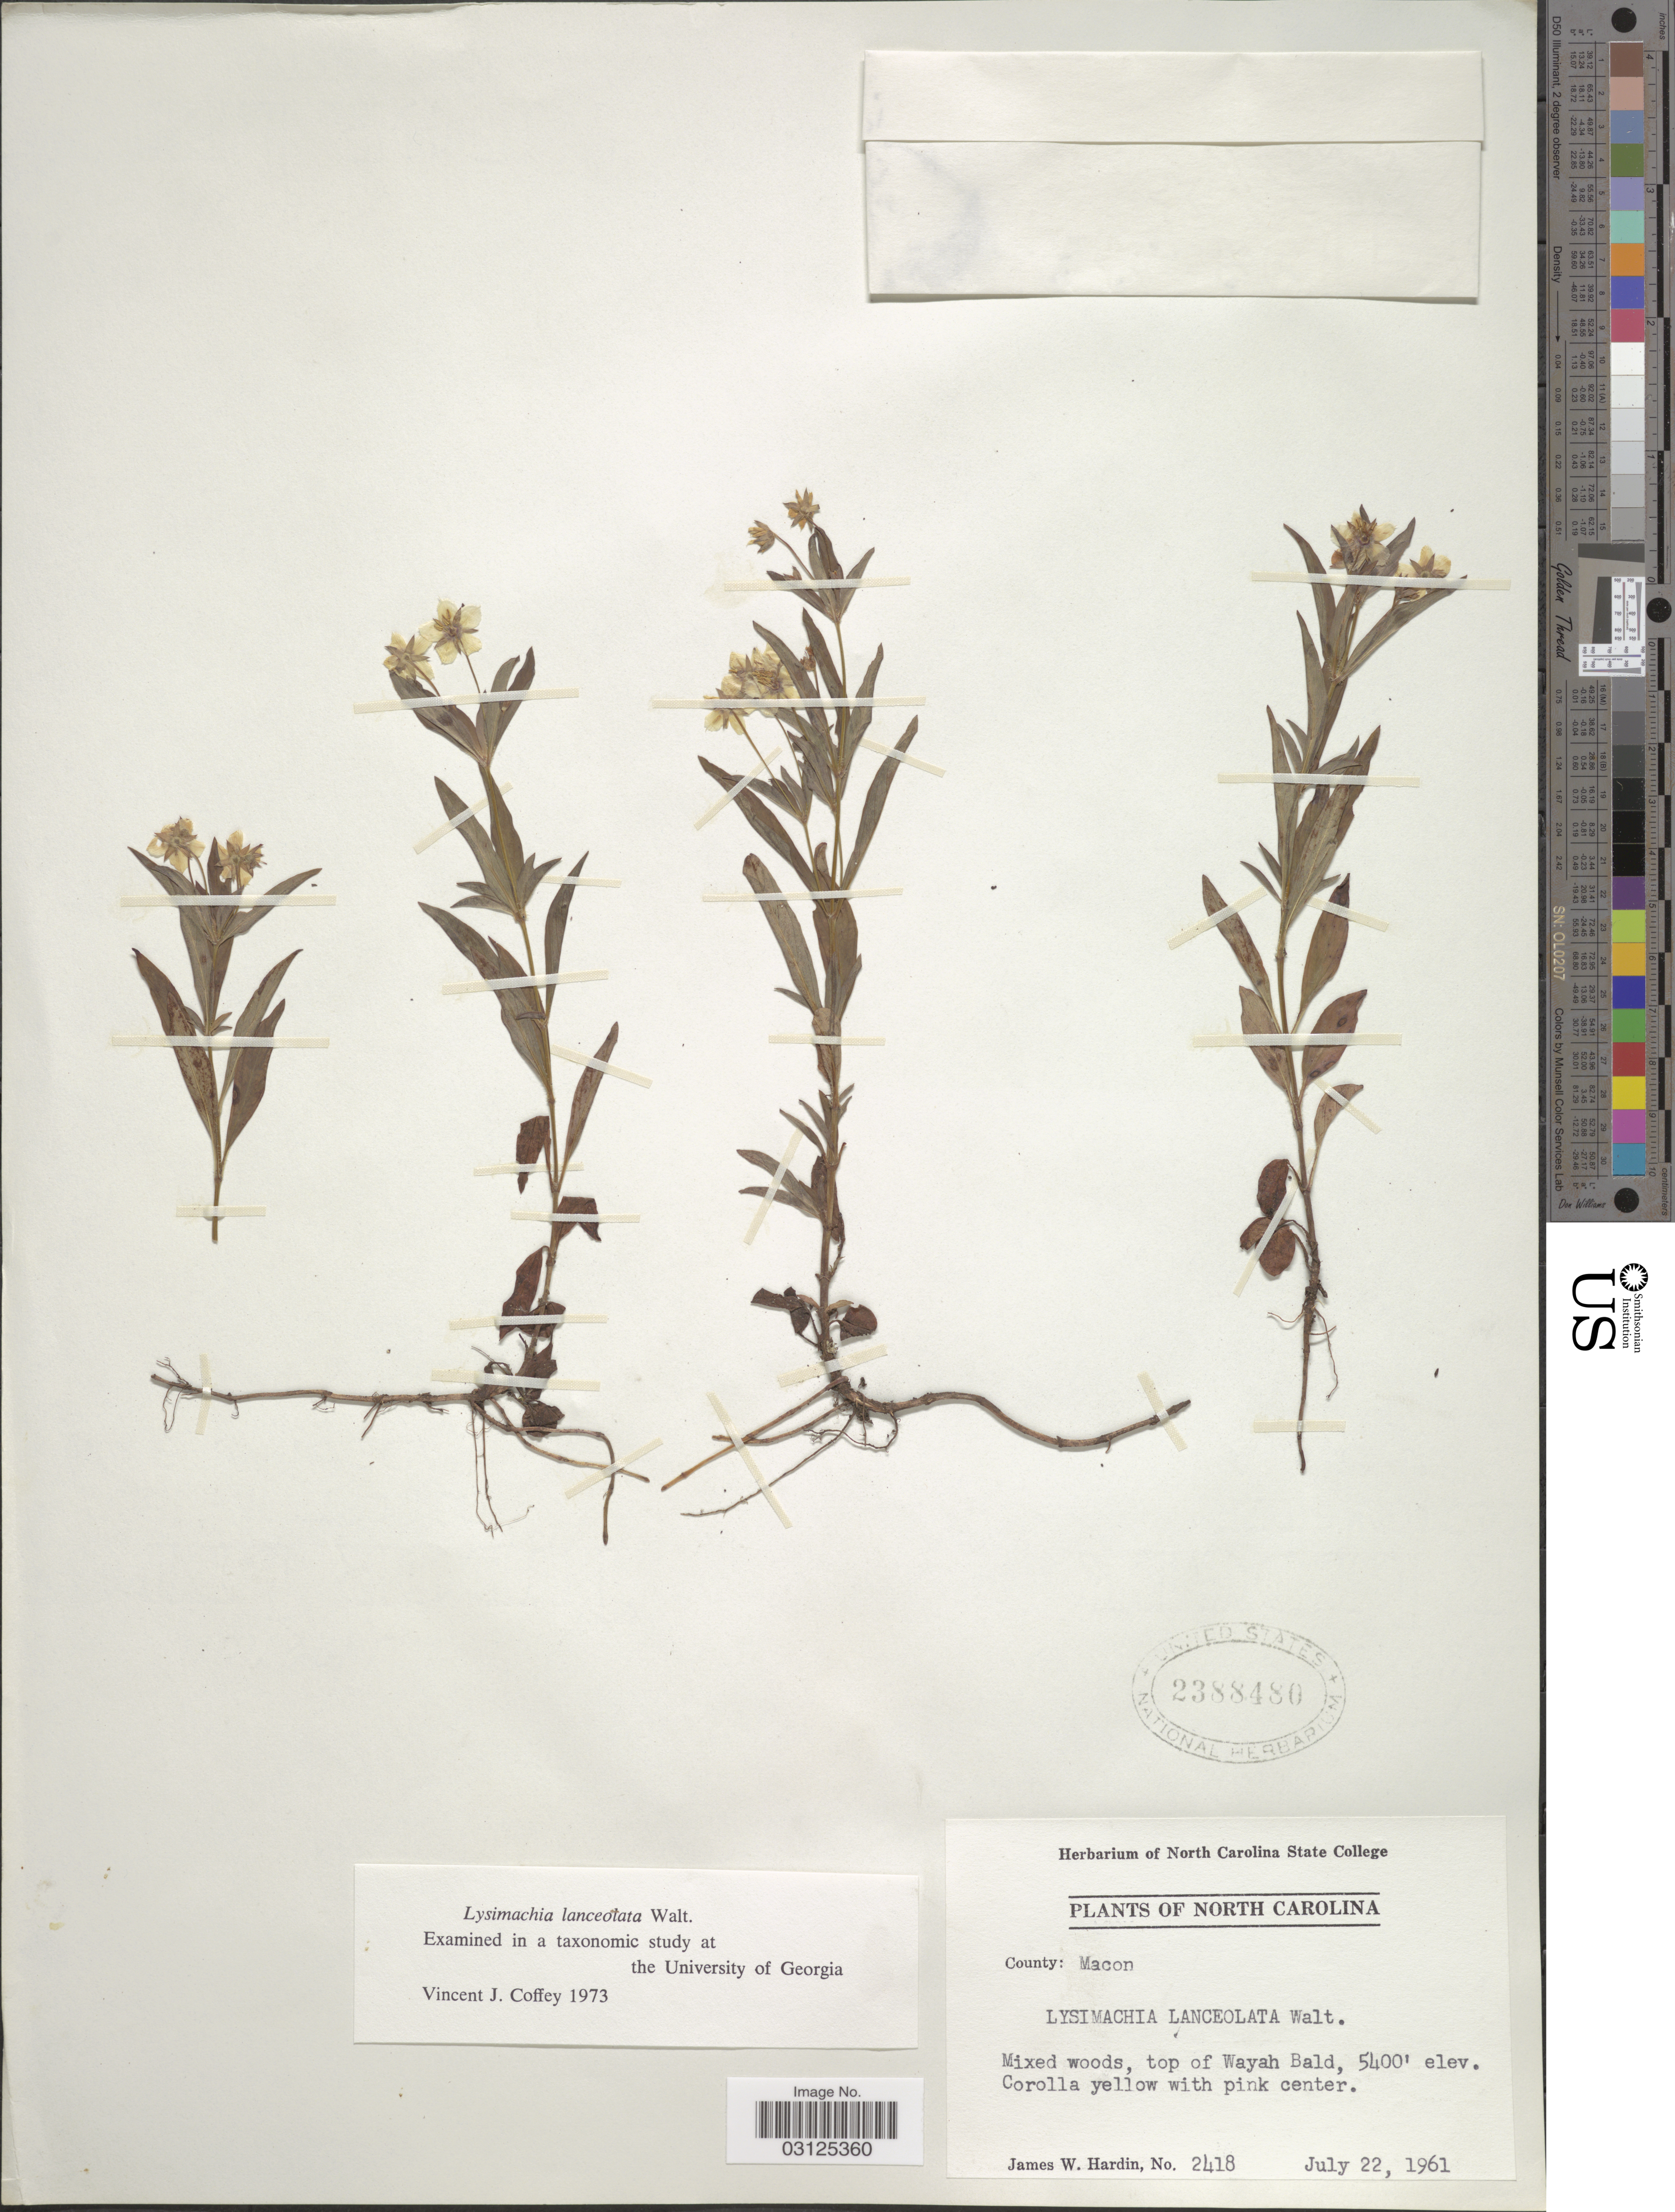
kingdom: Plantae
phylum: Tracheophyta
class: Magnoliopsida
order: Ericales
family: Primulaceae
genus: Lysimachia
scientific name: Lysimachia lanceolata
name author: Walter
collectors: J. W. Hardin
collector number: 2418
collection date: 1961-07-22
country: United States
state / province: North Carolina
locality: County: Macon, top of Wayah Bald.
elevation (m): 1646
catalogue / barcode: US 2388480